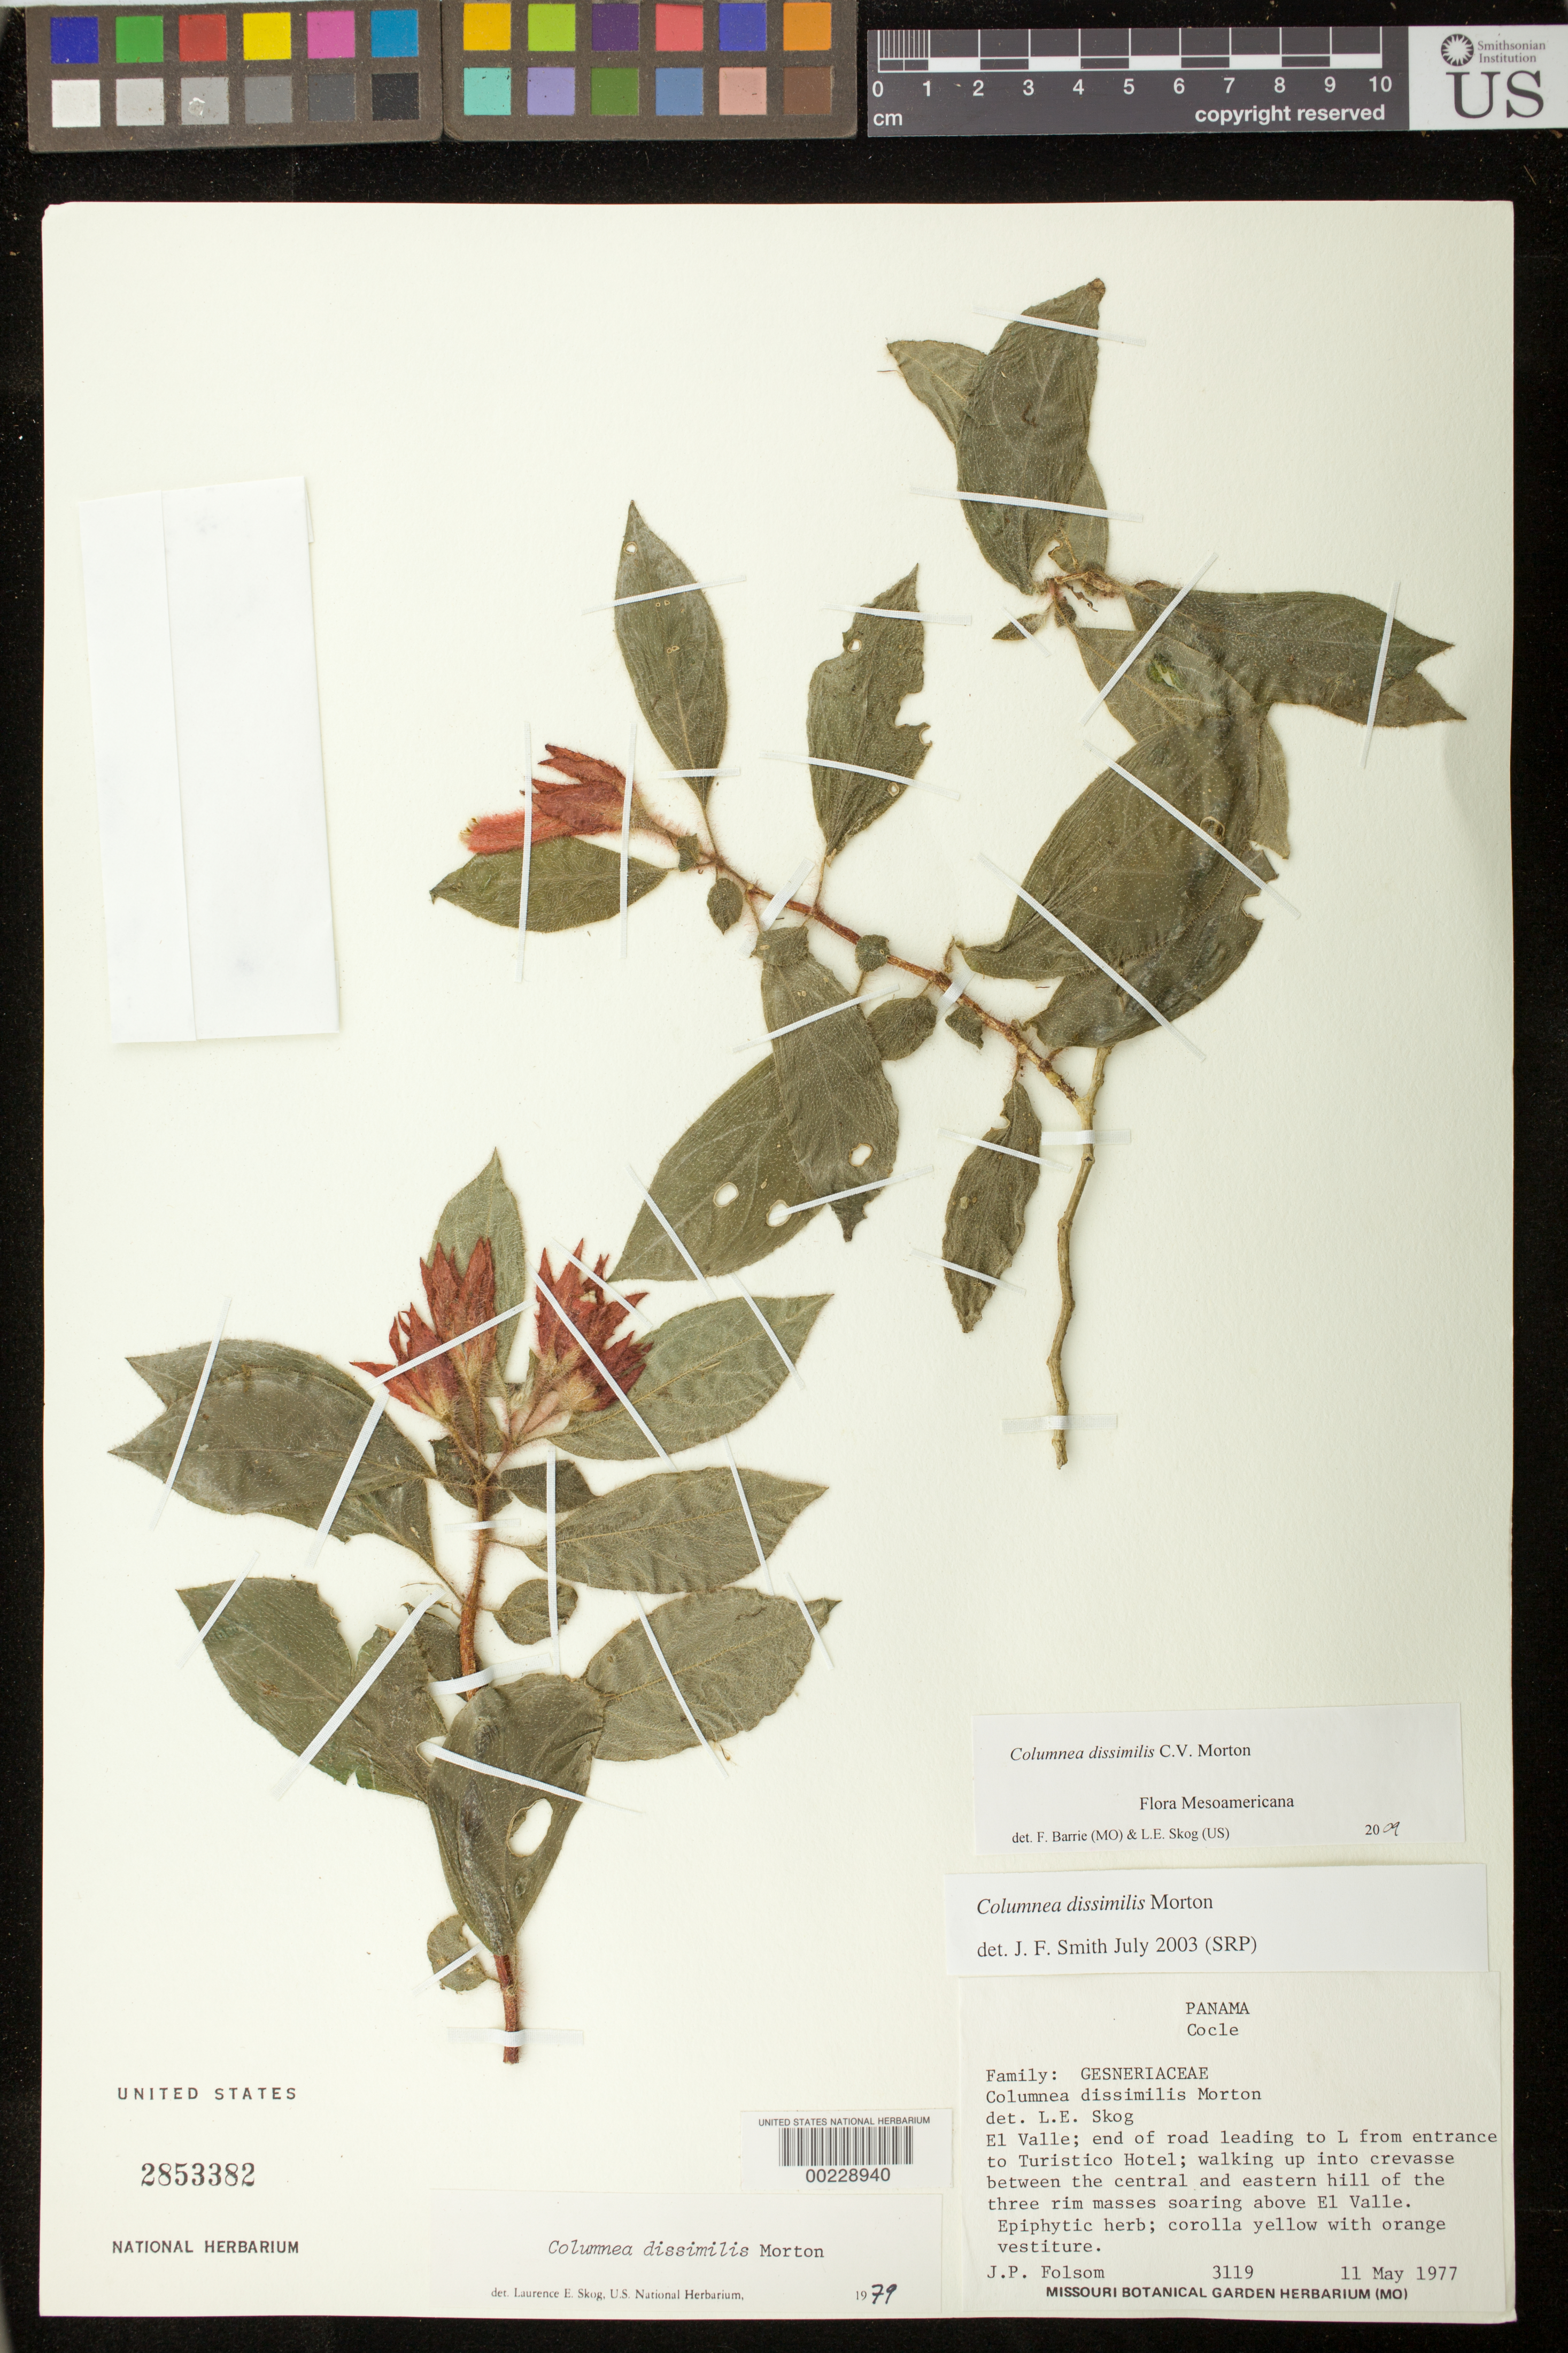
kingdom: Plantae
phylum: Tracheophyta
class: Magnoliopsida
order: Lamiales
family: Gesneriaceae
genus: Columnea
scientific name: Columnea dissimilis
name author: C.V. Morton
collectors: J. P. Folsom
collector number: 3119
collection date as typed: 11 May 1977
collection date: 1977-05-11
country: Panama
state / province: Coclé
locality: El Valle, end of rd leading to L from entrance 2 Turistico Hotel, walking up into crevasse between central & eastern hill of ...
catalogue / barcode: US 2853382